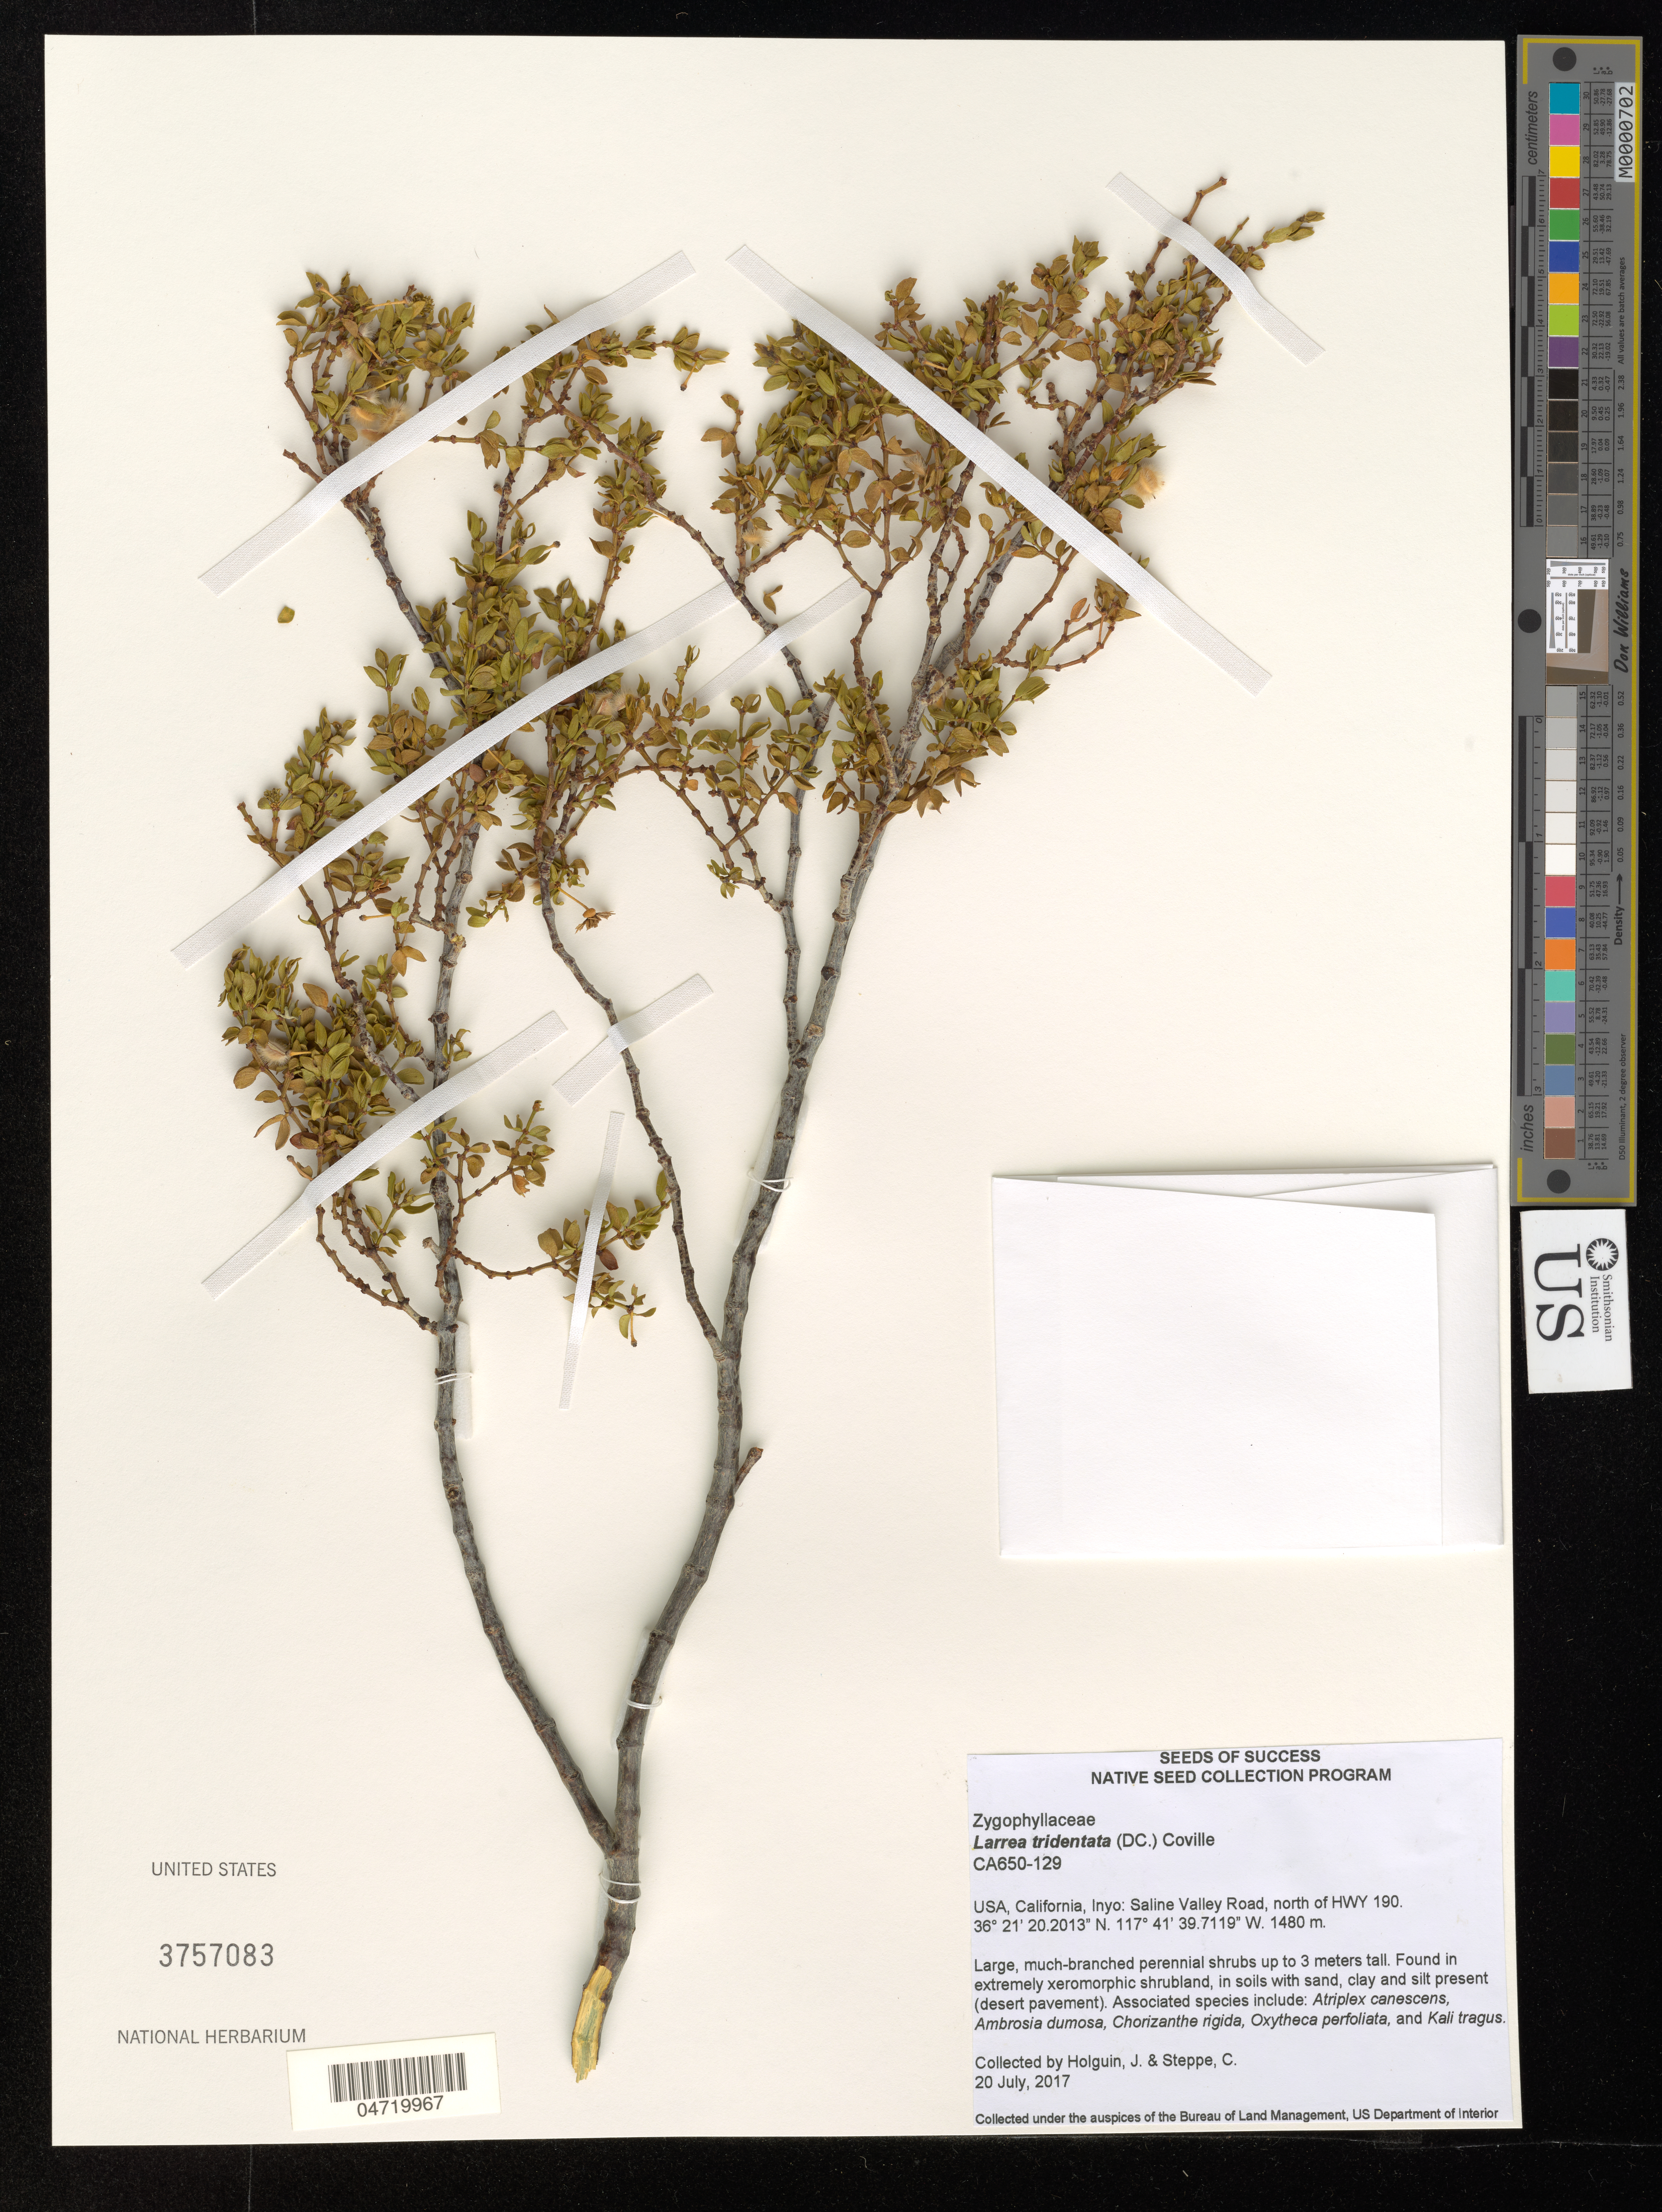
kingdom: Plantae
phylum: Tracheophyta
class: Magnoliopsida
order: Zygophyllales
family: Zygophyllaceae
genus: Larrea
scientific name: Larrea tridentata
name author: (Sessé & Moc. ex DC.) Coville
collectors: J. Holguin & C. Steppe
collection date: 2017-07-20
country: United States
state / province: California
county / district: Inyo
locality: Inyo: Saline Valley Road, north of HWY 190.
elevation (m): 1480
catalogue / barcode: US 3757083